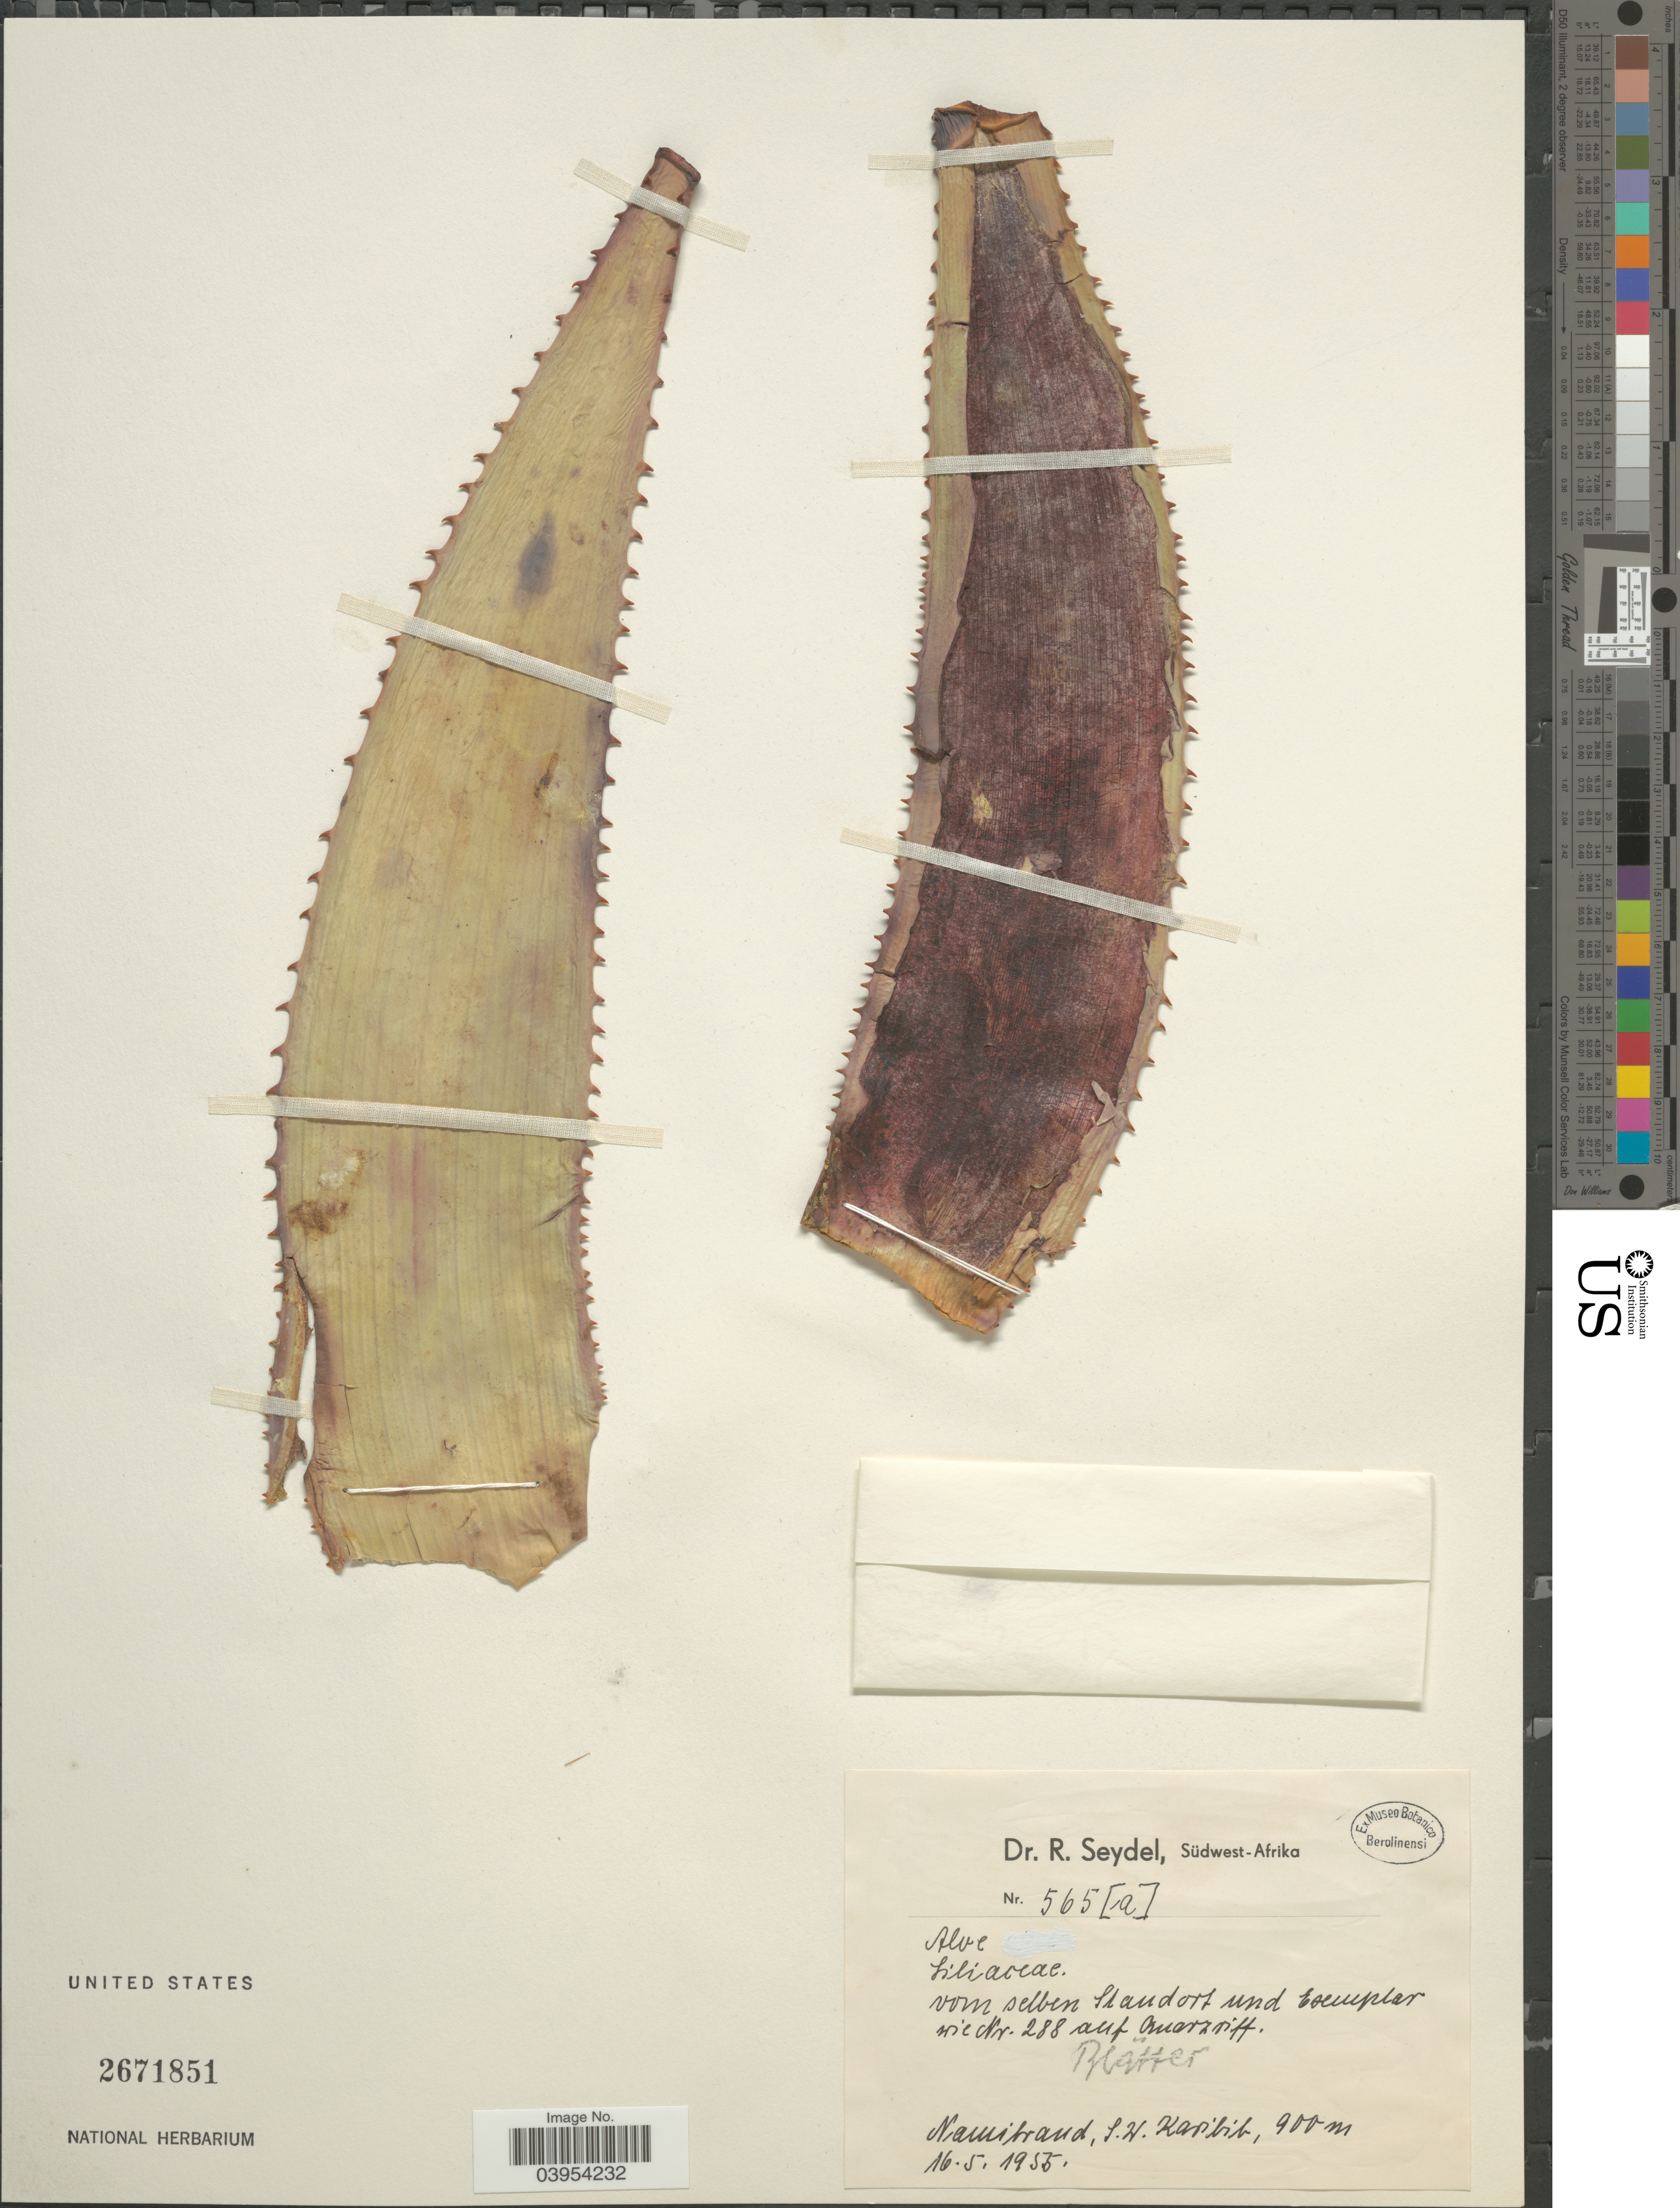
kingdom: Plantae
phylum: Tracheophyta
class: Liliopsida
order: Asparagales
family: Asphodelaceae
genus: Aloe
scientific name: Aloe sp.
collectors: R. Seydel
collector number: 565[a]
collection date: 1955-05-16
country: Namibia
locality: Südwest-Afrika. Namibrand, S. W. Karibib.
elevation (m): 900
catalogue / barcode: US 2671851